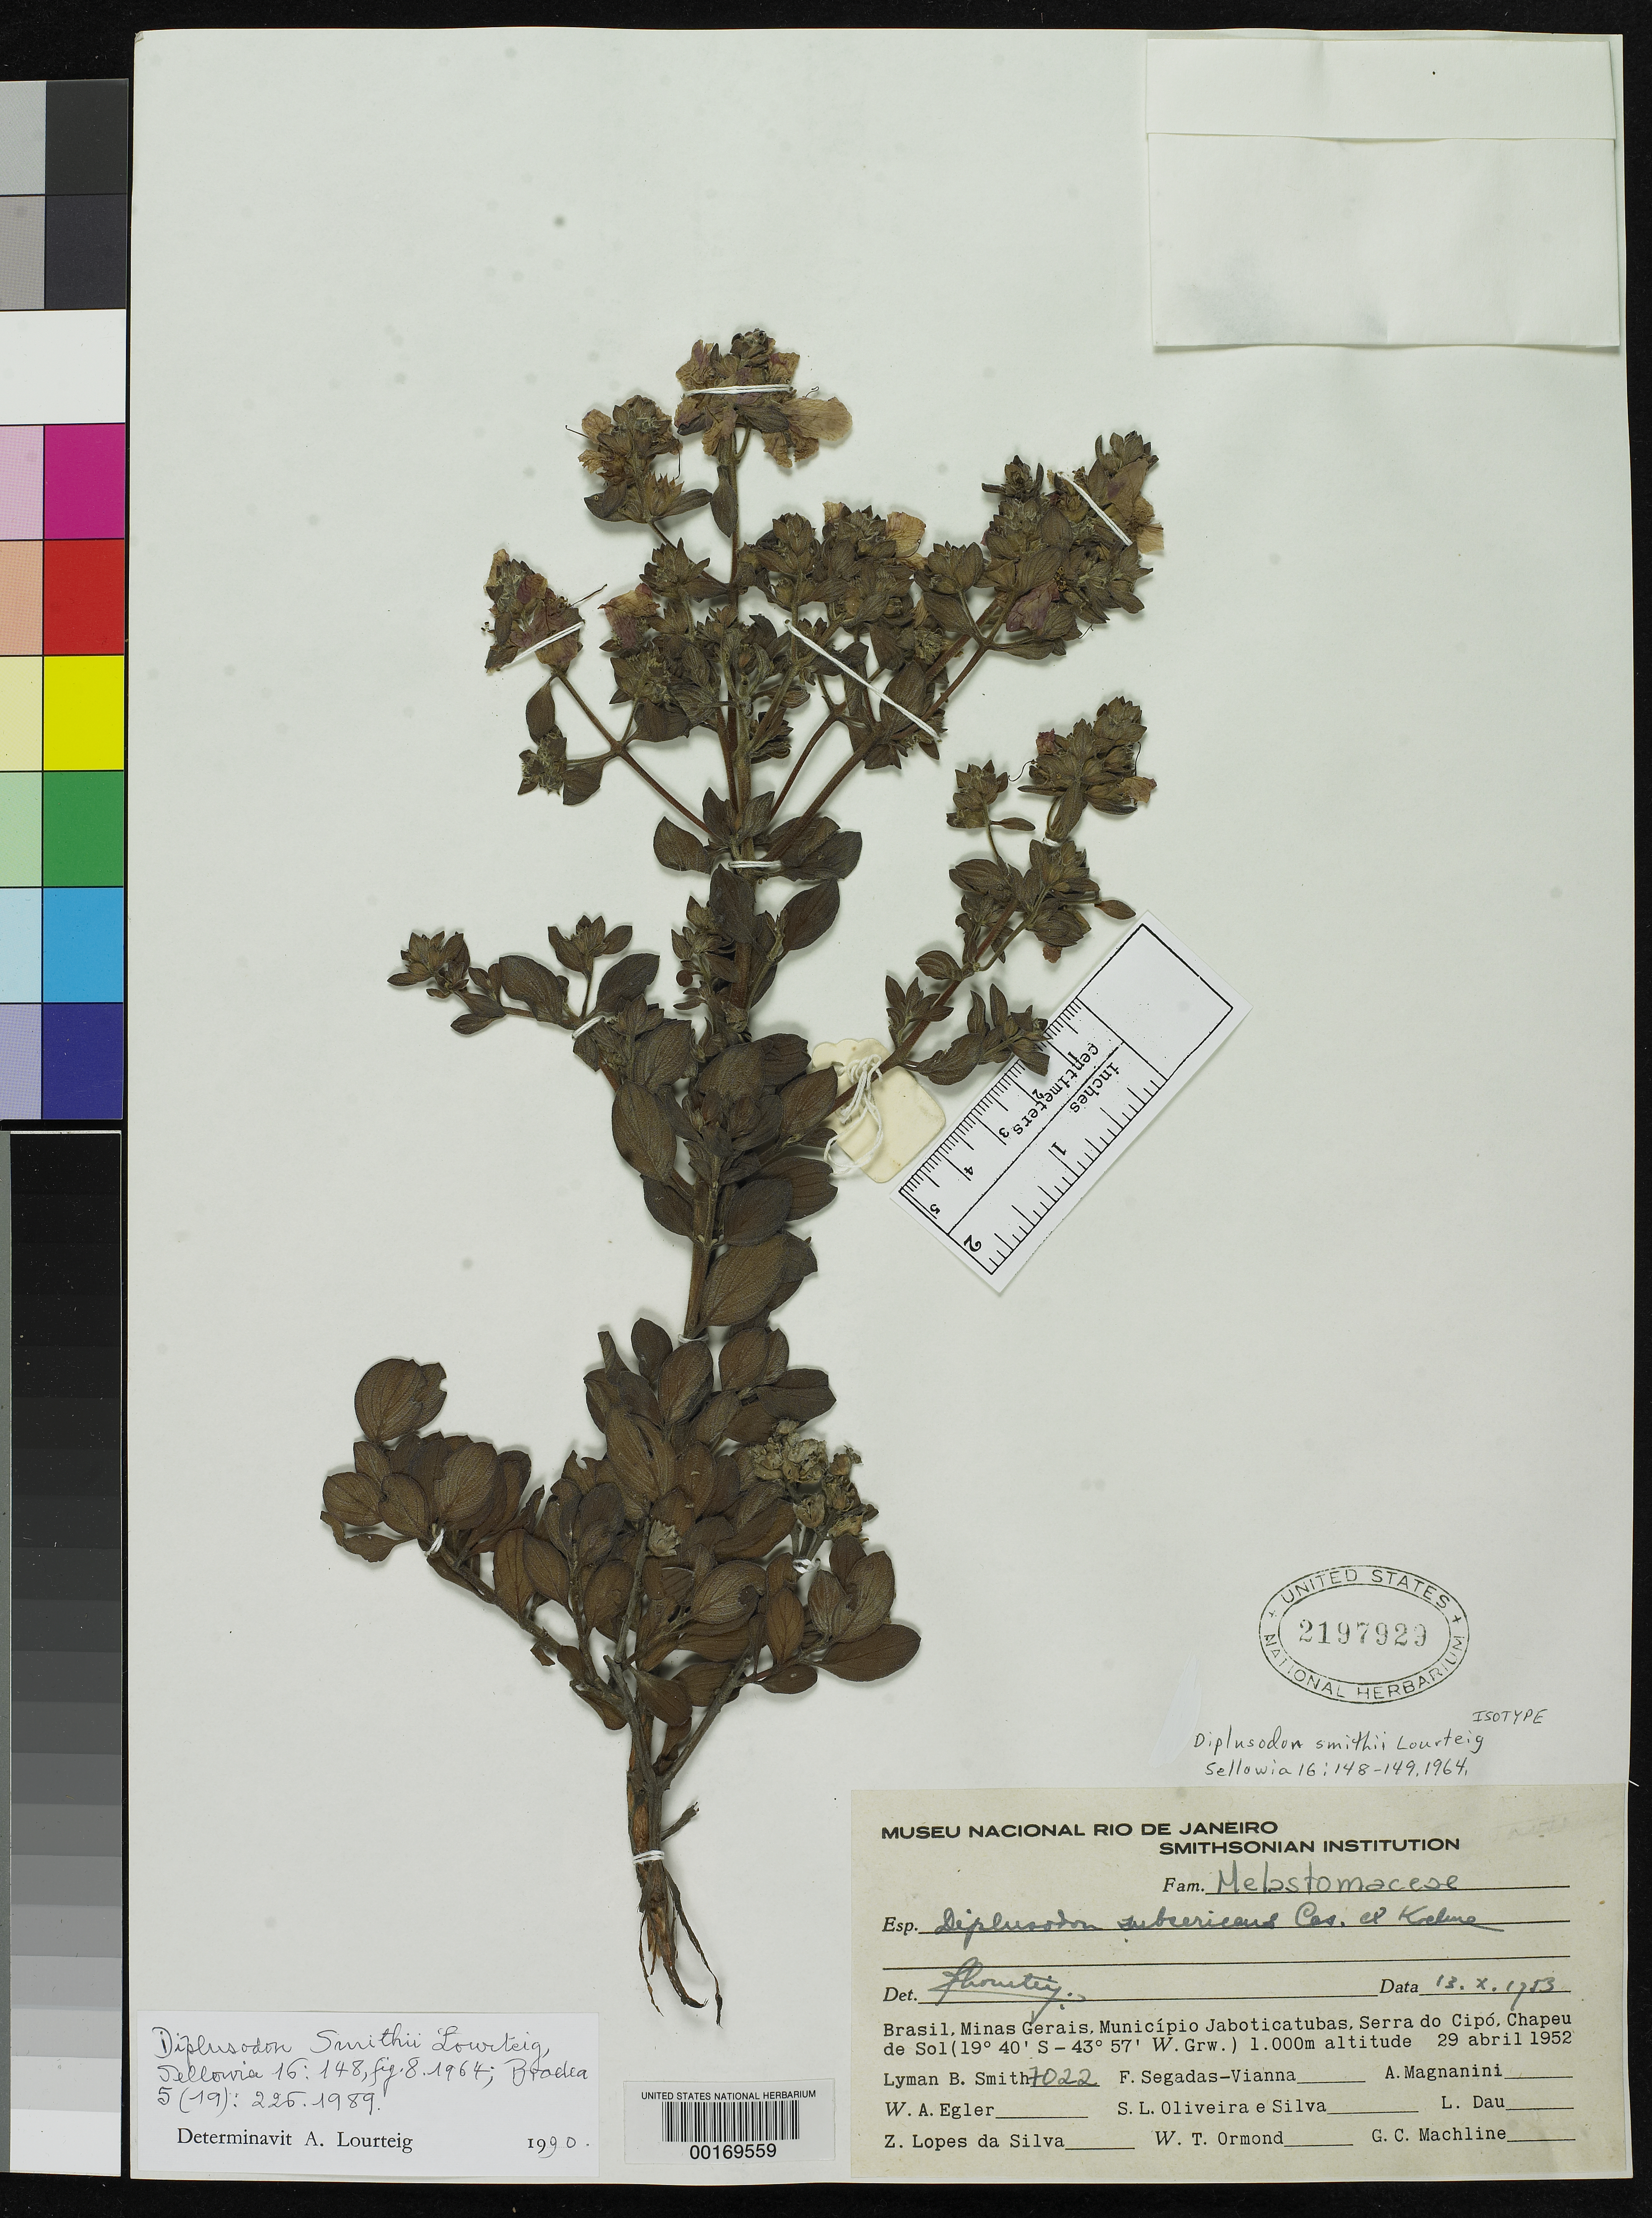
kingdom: Plantae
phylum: Tracheophyta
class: Magnoliopsida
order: Myrtales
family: Lythraceae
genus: Diplusodon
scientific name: Diplusodon smithii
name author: Lourteig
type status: Isotype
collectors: L. Smith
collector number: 7022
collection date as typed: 29 Apr 1952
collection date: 1952-04-29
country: Brazil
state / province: Minas Gerais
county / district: Jaboticatubas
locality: Serra do Cipo, Chapeu de Sol.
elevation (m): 1000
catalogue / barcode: US 2197929